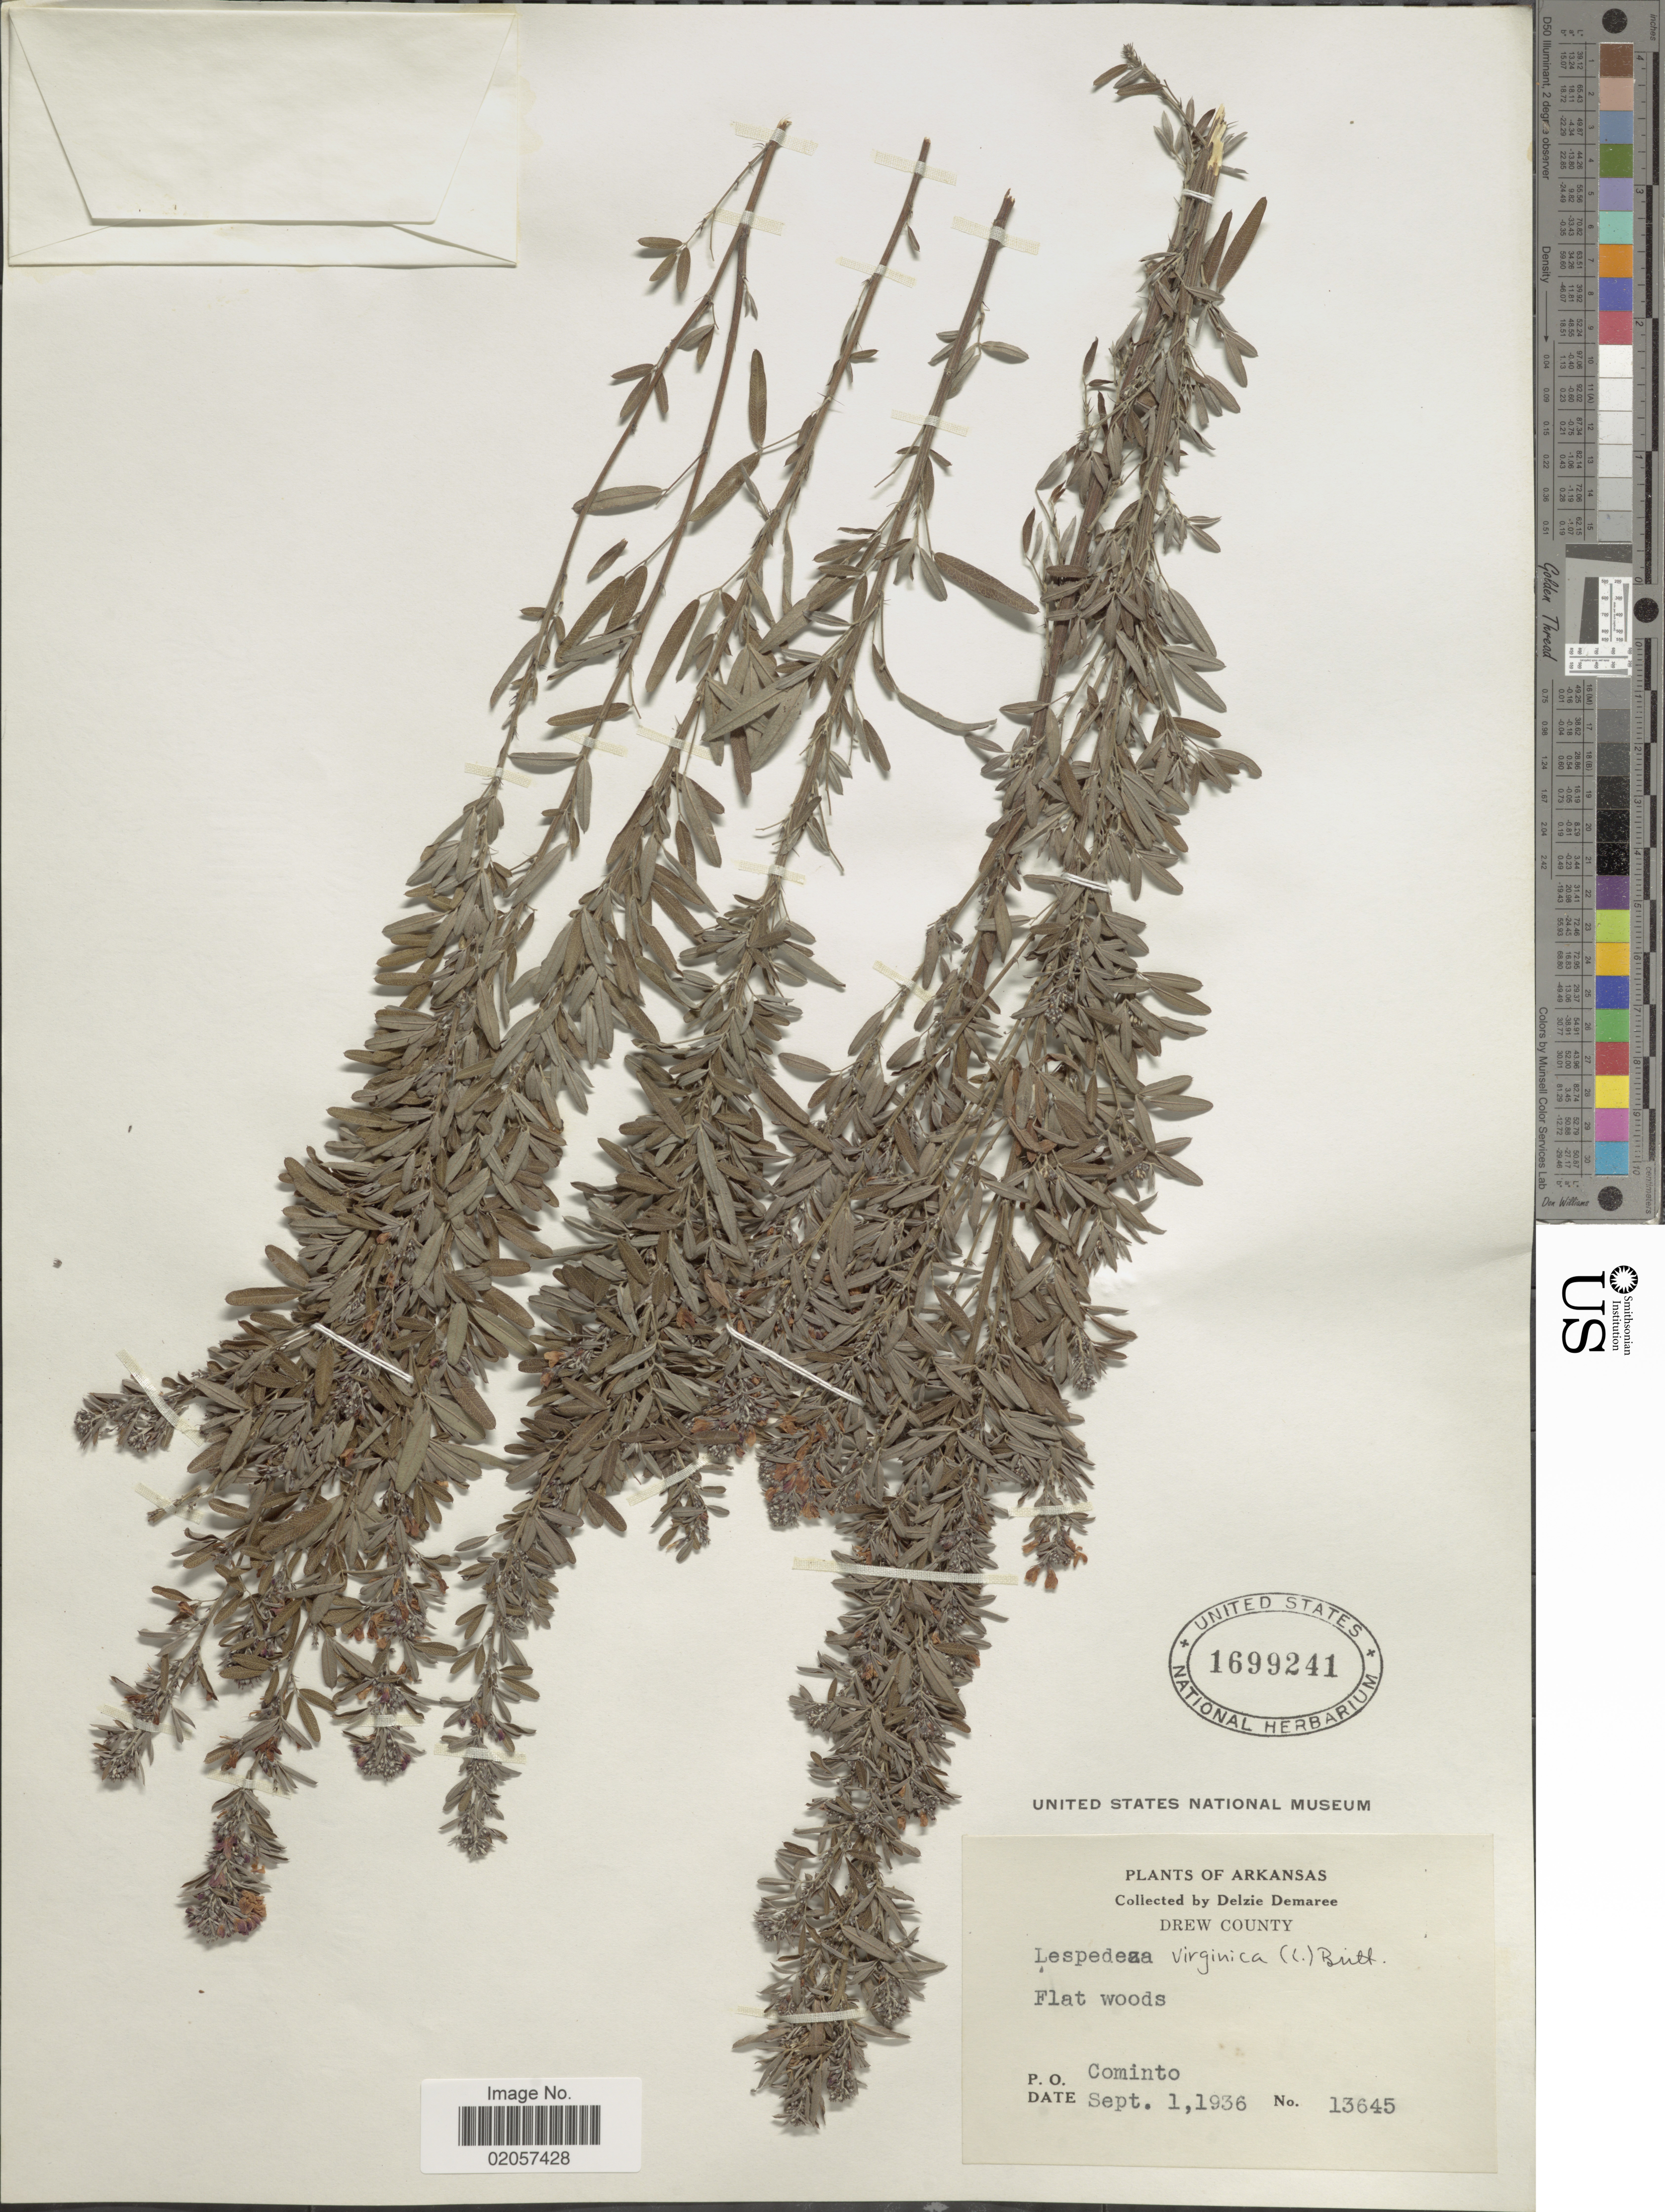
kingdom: Plantae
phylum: Tracheophyta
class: Magnoliopsida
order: Fabales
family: Fabaceae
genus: Lespedeza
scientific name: Lespedeza virginica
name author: (L.) Britton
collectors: D. Demaree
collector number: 13645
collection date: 1936-09-01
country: United States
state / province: Arkansas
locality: Arkansas, Drew County,Flat woods. Cominto.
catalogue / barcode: US 1699241